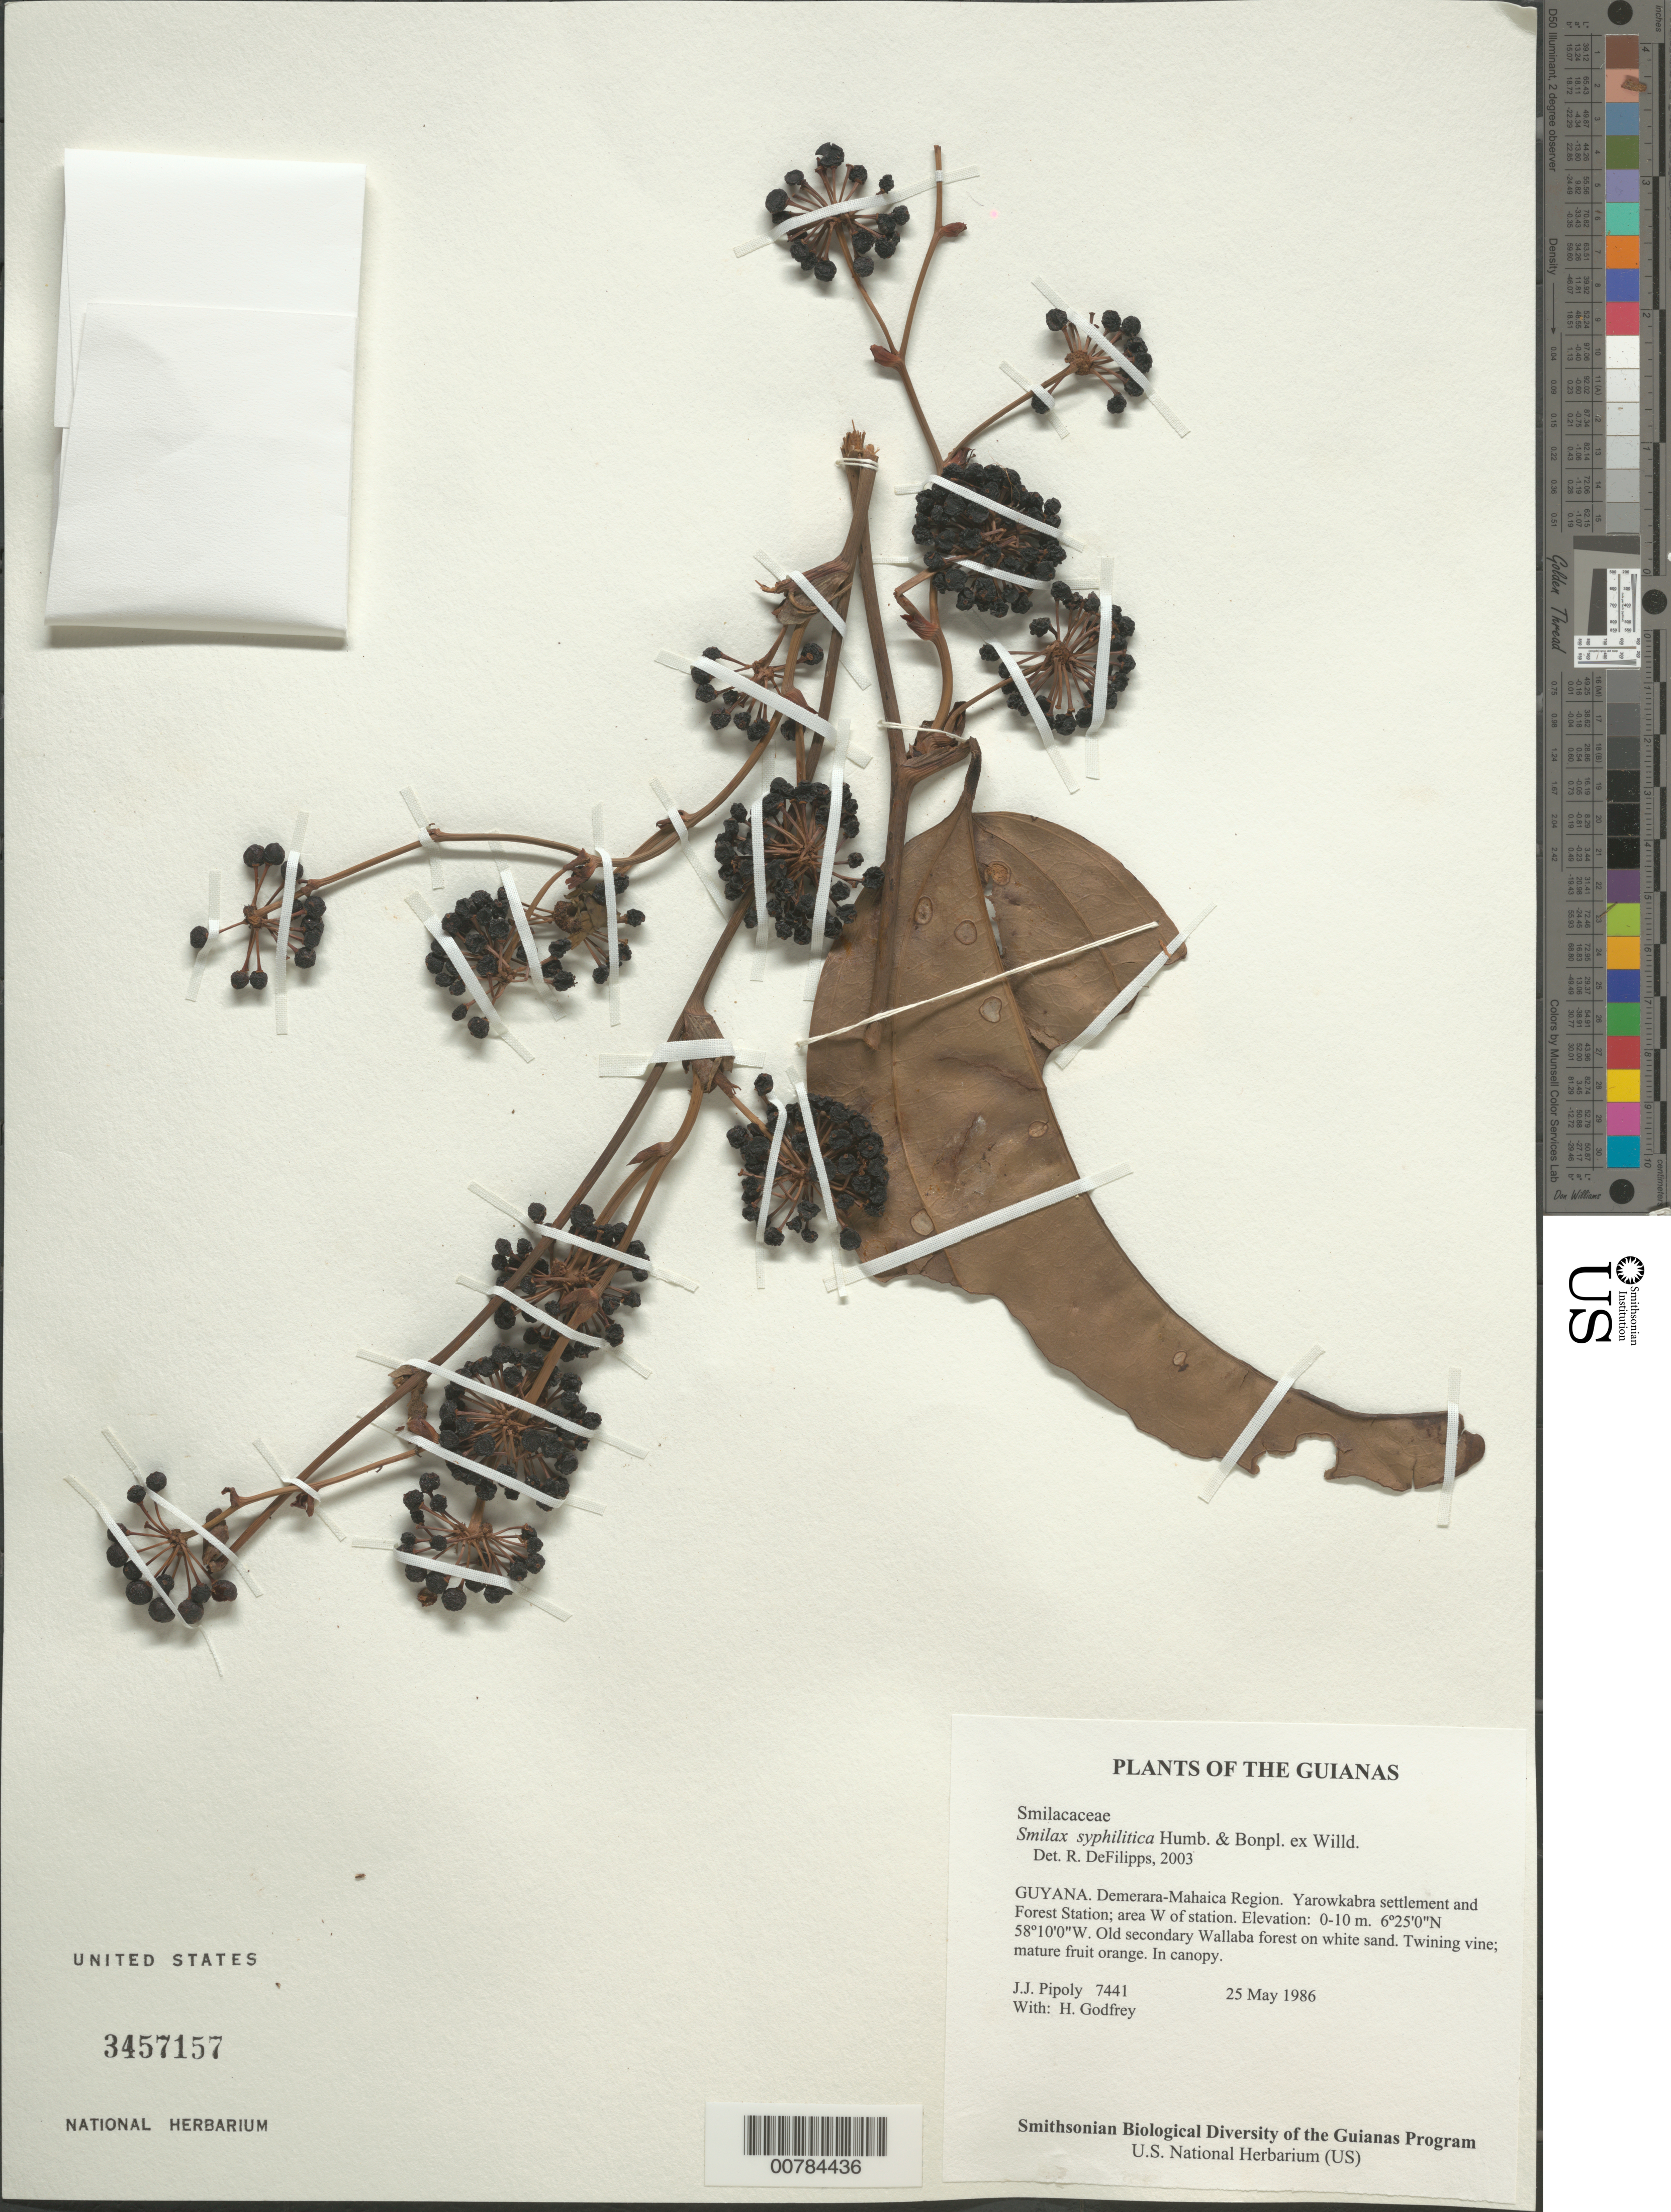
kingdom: Plantae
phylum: Tracheophyta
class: Liliopsida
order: Liliales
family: Smilacaceae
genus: Smilax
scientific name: Smilax syphilitica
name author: Humb. & Bonpl.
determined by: DeFilipps, R. A.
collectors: J. J. Pipoly & H. Godfrey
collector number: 7441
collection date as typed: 25 May 1986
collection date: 1986-05-25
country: Guyana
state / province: Demerara-Mahaica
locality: Yarowkabra settlement and Forest Station; area W of station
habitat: Old secondary Wallaba forest on white sand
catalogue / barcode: US 3457157